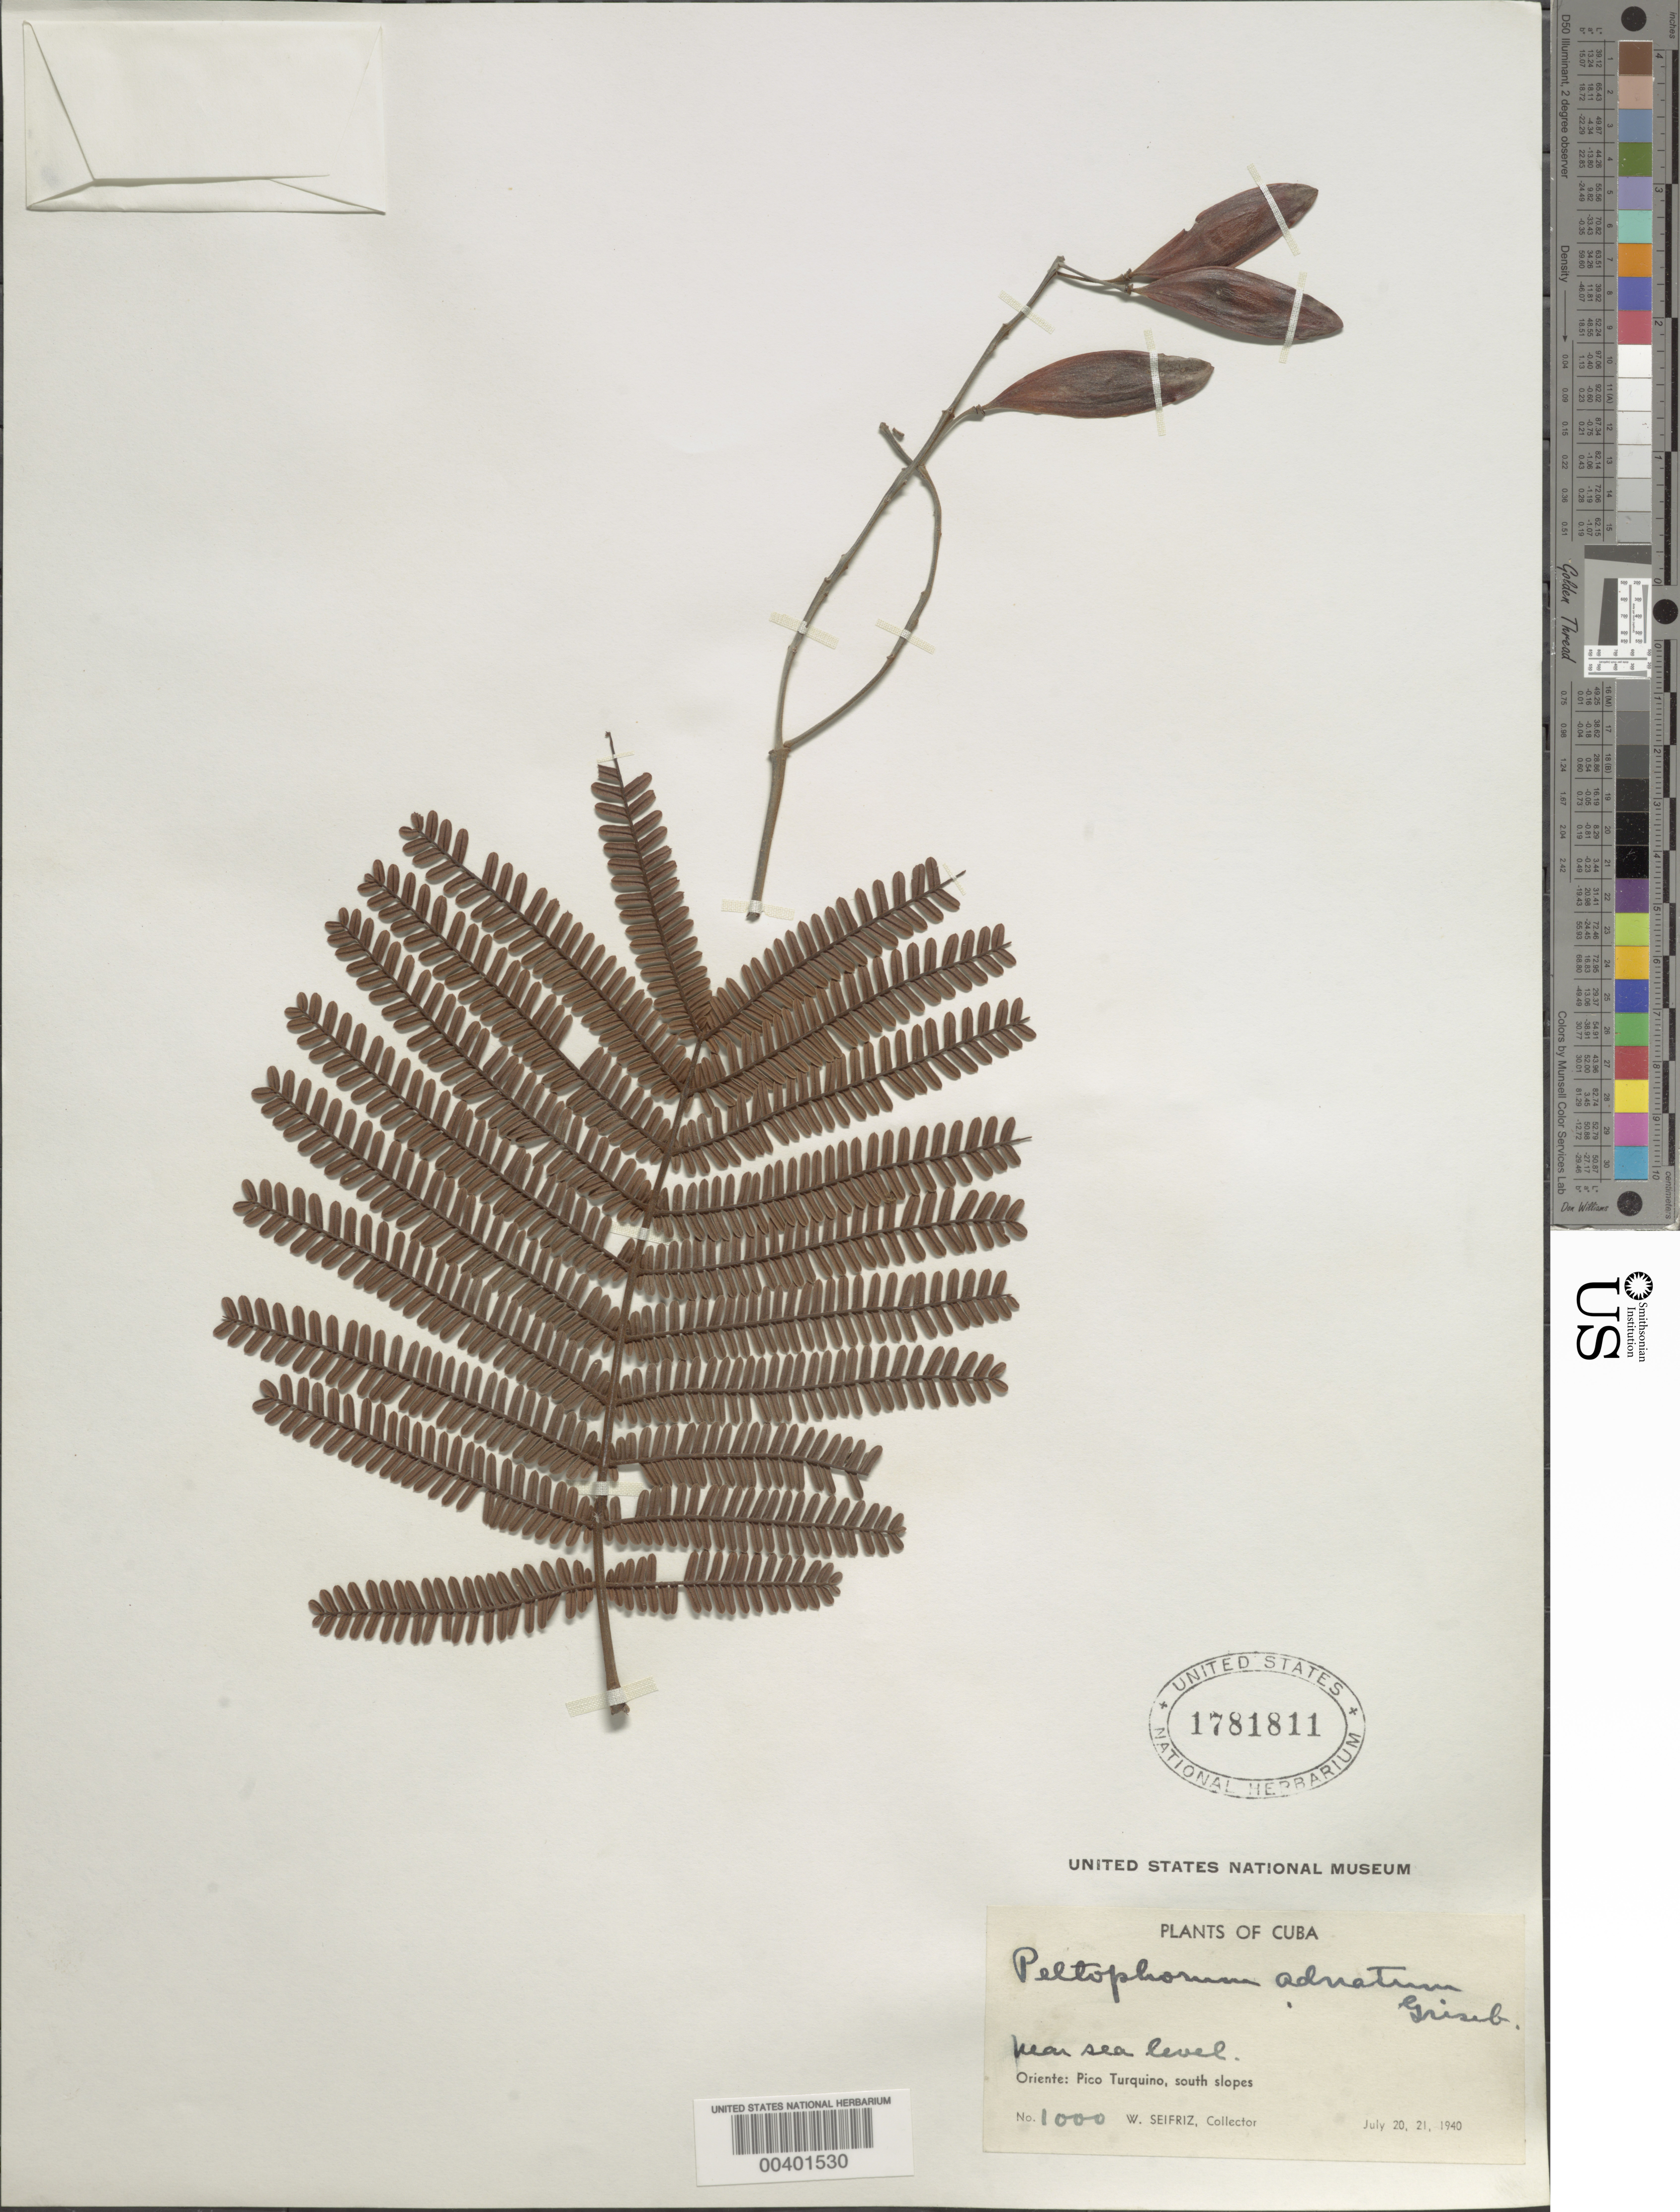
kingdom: Plantae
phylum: Tracheophyta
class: Magnoliopsida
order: Fabales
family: Fabaceae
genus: Peltophorum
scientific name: Peltophorum adnatum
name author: Griseb.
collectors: W. Seifriz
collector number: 1000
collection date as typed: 20 Jul 1940 to 21 Jul 1940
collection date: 1940-07-20/1940-07-21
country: Cuba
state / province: Oriente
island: Greater Antilles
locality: Pico turquino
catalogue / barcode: US 1781811